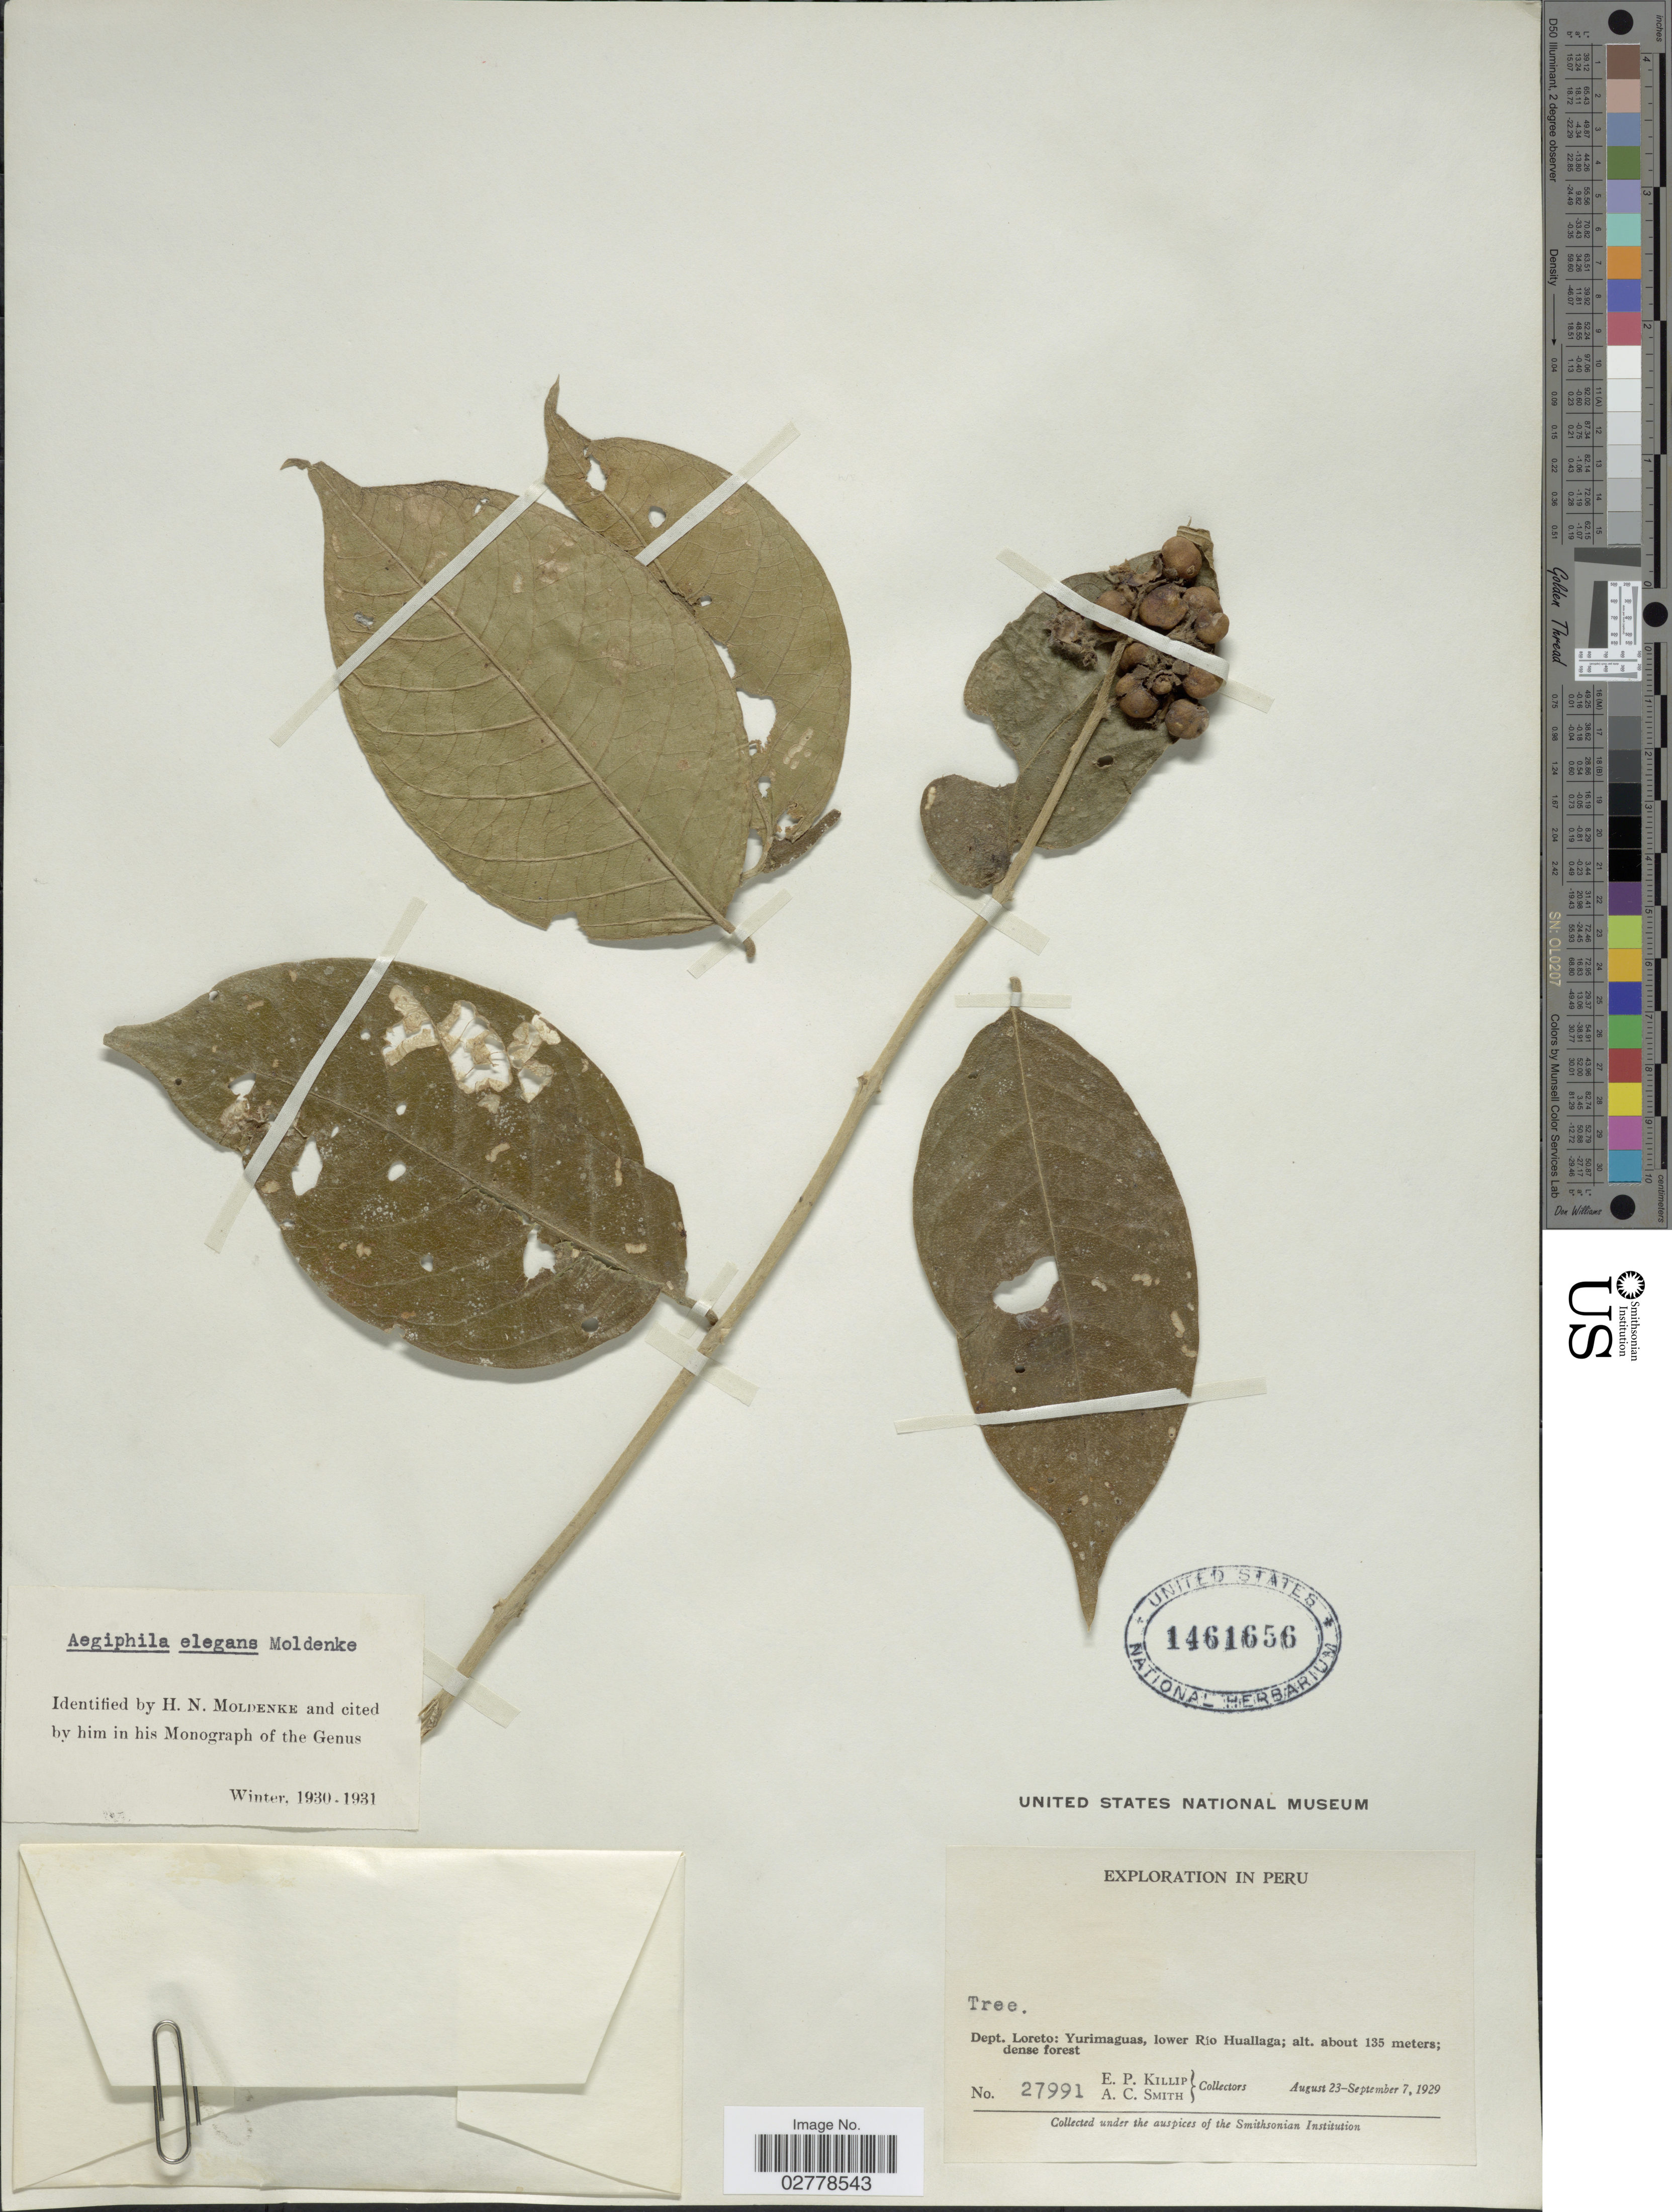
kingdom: Plantae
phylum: Tracheophyta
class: Magnoliopsida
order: Lamiales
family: Lamiaceae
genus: Aegiphila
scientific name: Aegiphila elegans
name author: Moldenke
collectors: E. P. Killip & A. C. Smith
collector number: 27991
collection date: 1929-08-23/1929-09-07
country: Peru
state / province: Loreto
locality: Yurimaguas, lower Rio Huallaga.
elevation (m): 135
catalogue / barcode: US 1461656